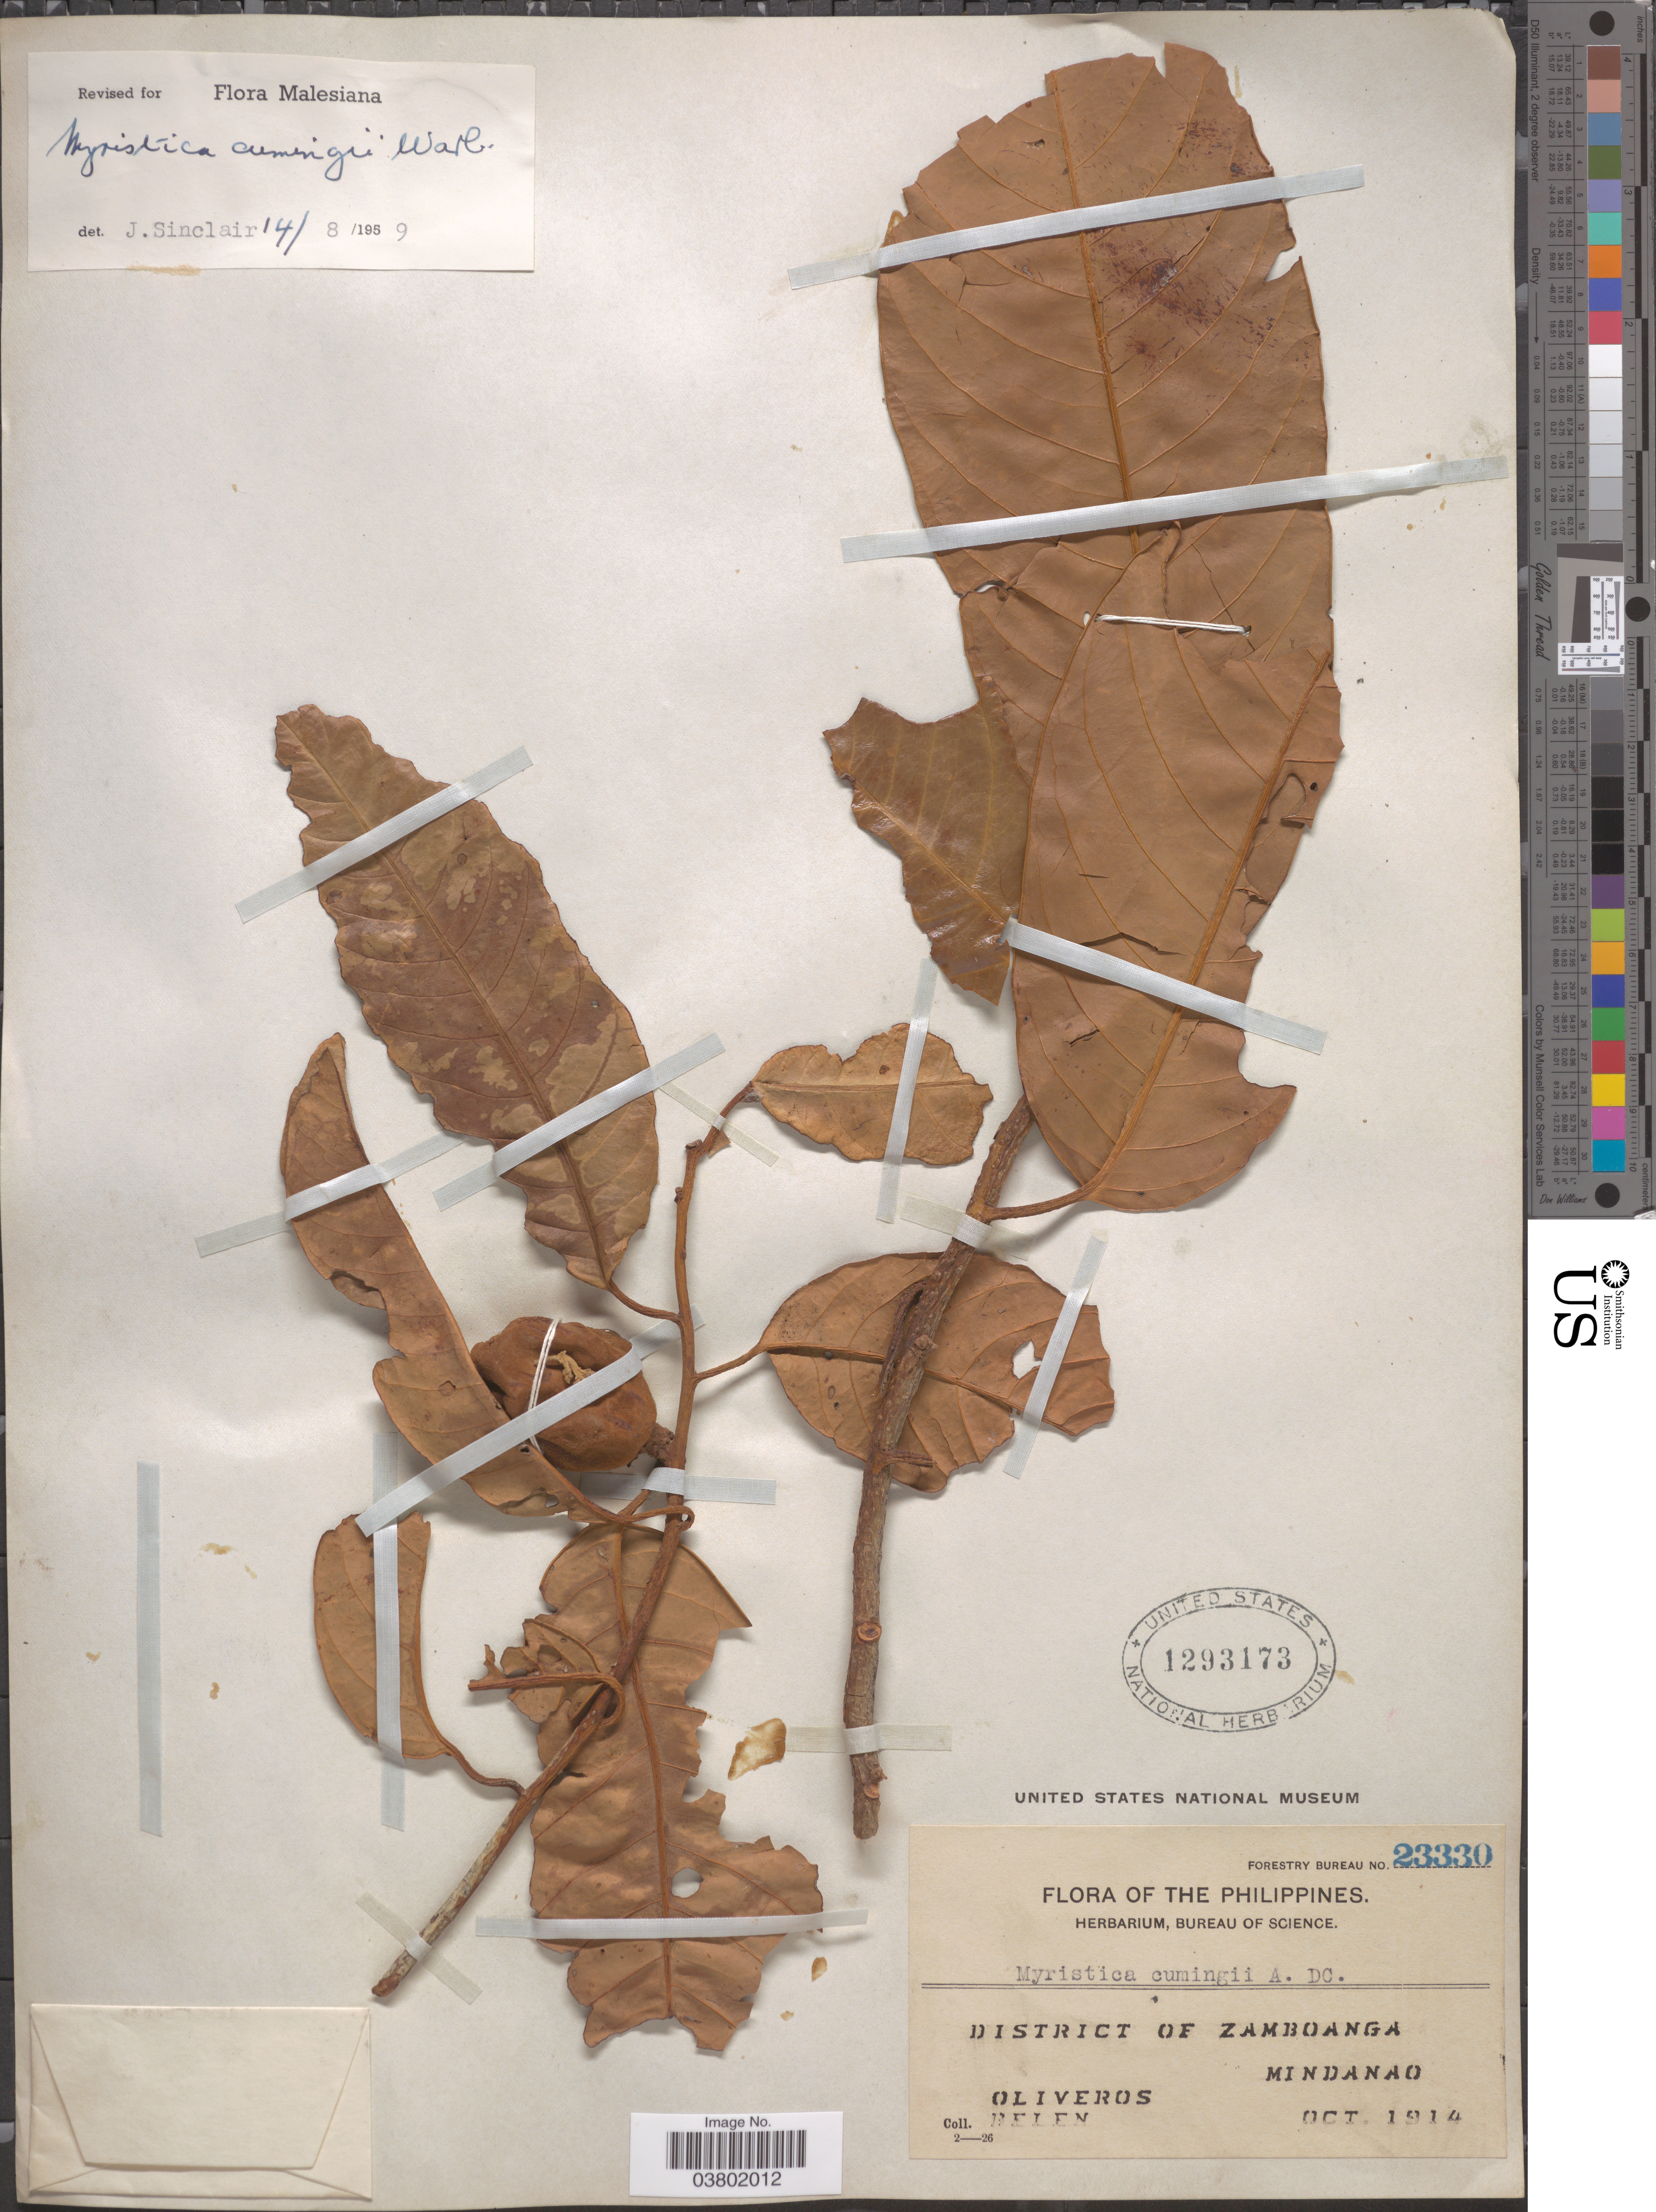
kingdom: Plantae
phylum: Tracheophyta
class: Magnoliopsida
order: Magnoliales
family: Myristicaceae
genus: Myristica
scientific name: Myristica ceylanica var. ceylanica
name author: A. DC.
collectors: Oliveros & Belen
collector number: Forestry Bureau 23330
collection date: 1914-10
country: Philippines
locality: District of Zamboanga. Mindanao.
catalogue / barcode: US 1293173